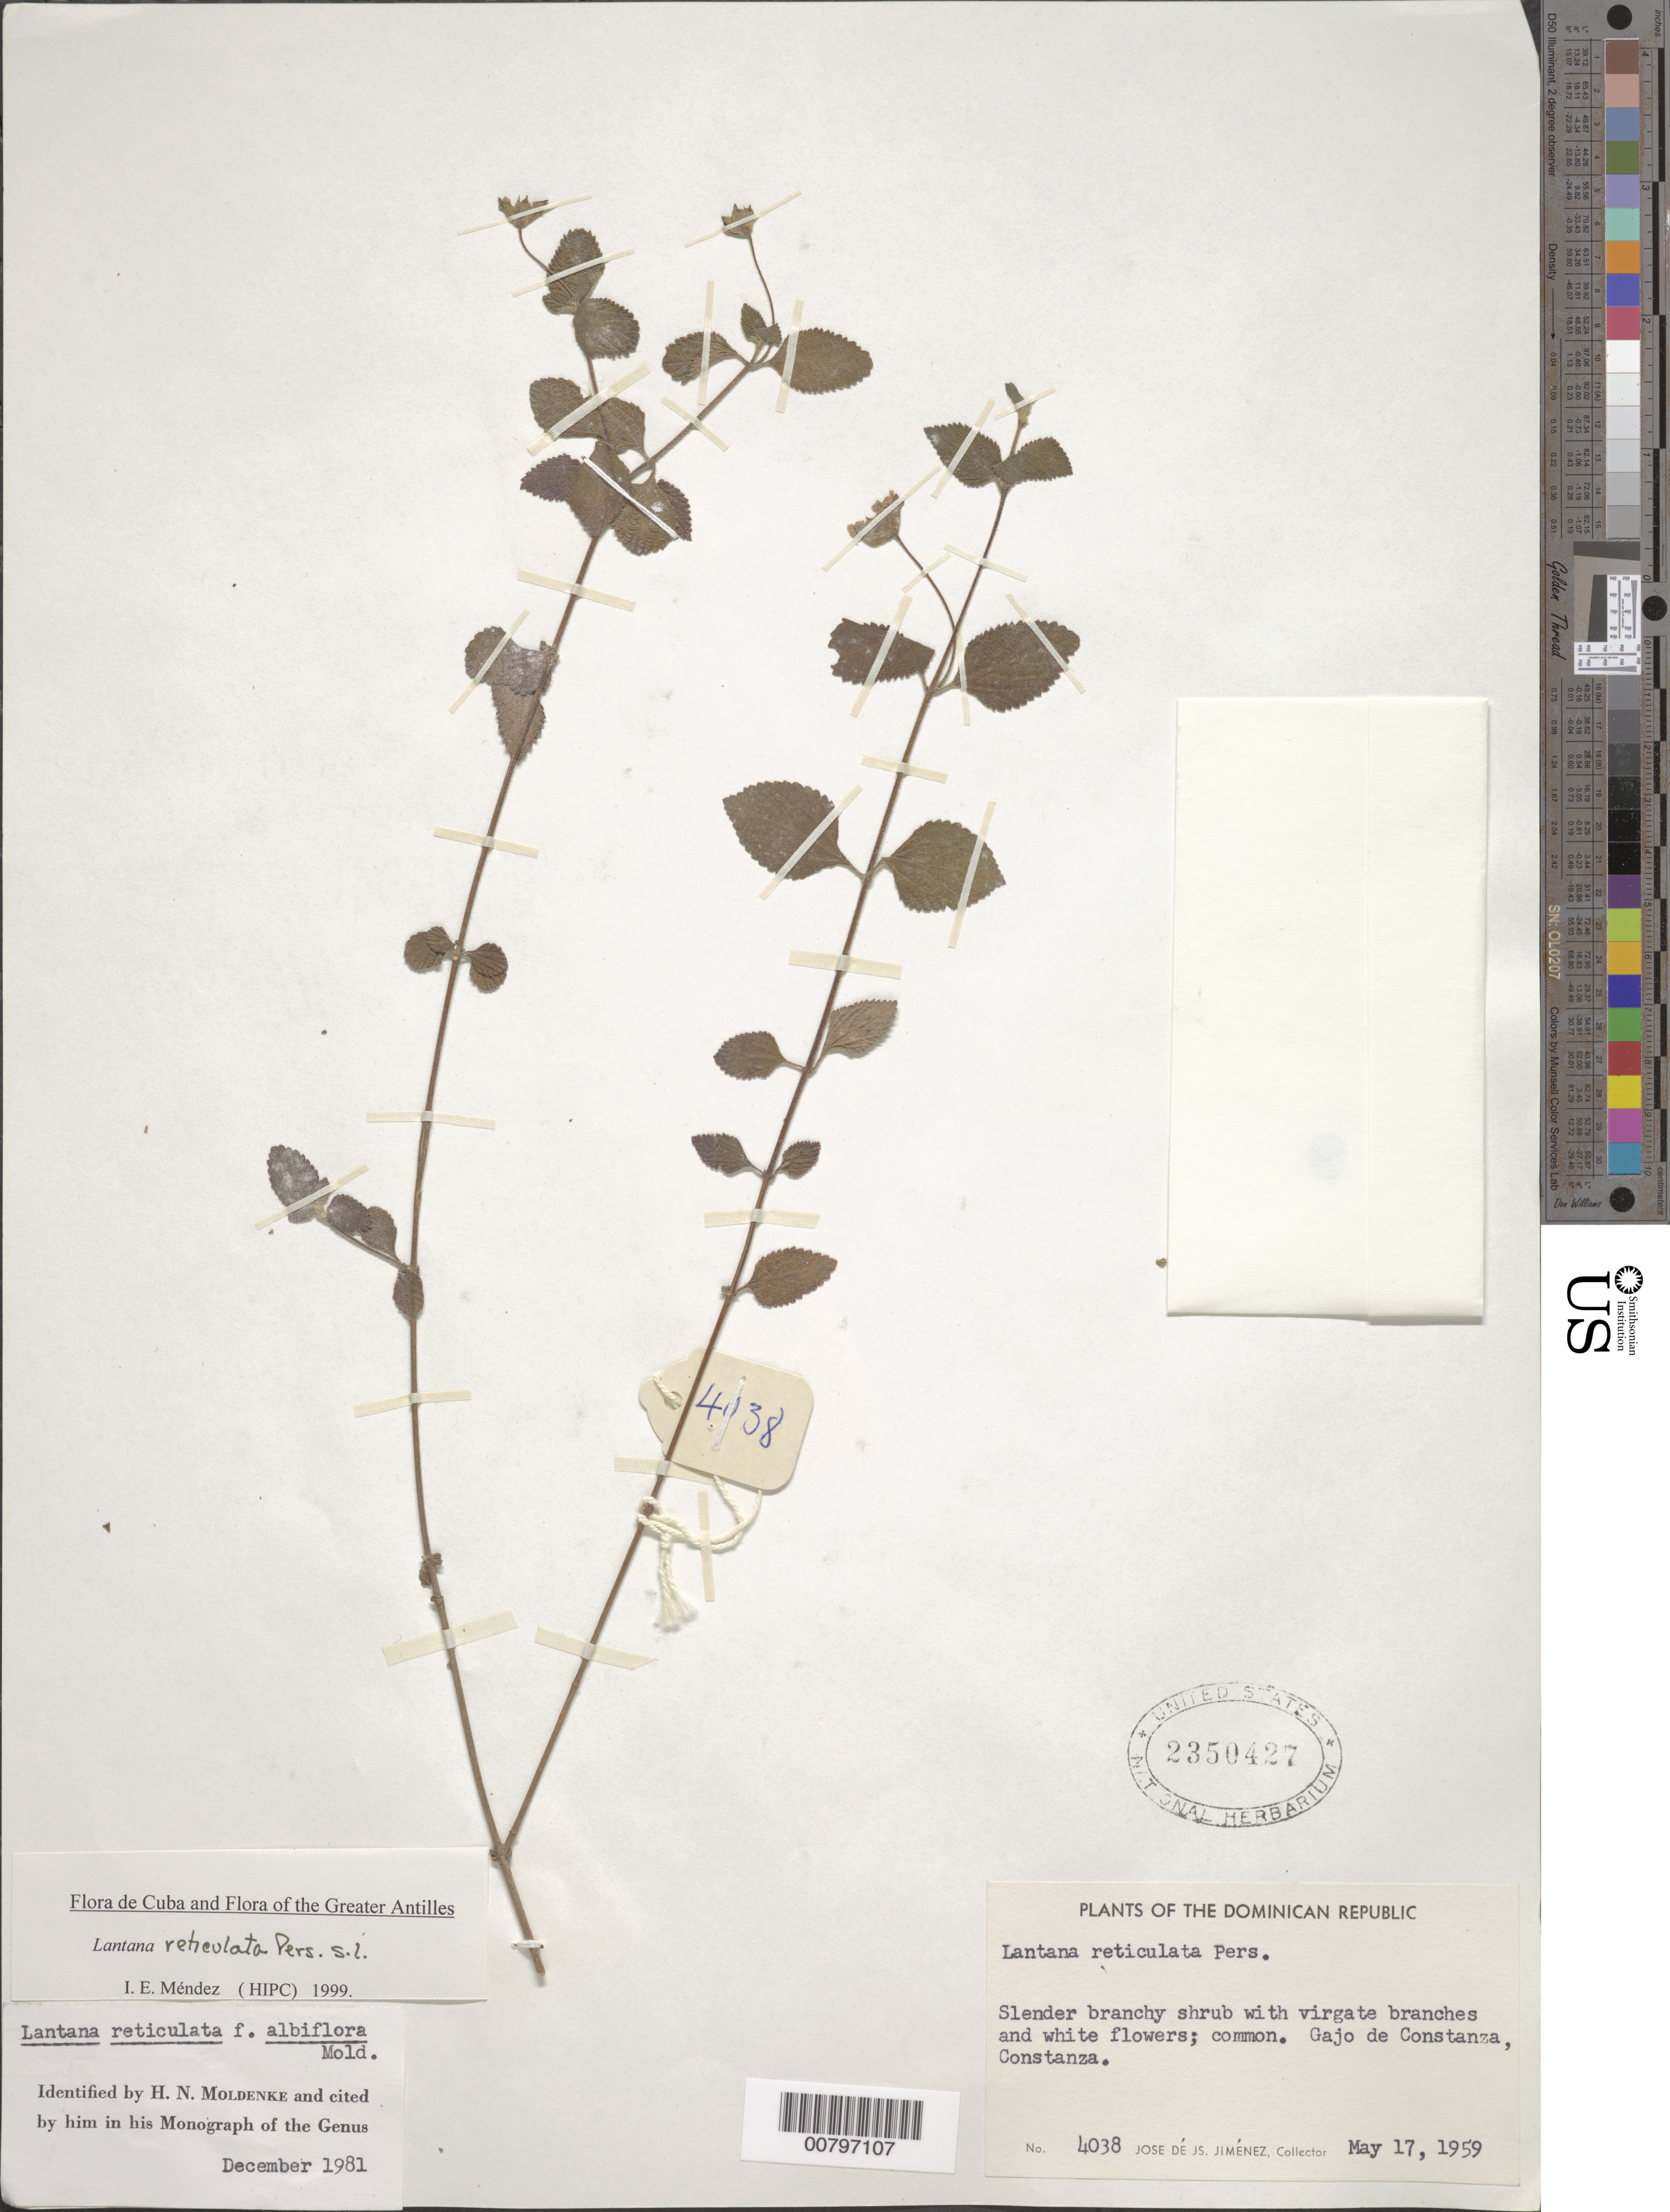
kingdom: Plantae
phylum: Tracheophyta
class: Magnoliopsida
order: Lamiales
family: Verbenaceae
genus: Lantana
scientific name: Lantana reticulata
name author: Pers.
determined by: Méndez, Isidro E., (HIPC)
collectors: J. J. Jiménez Almonte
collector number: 4038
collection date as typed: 17 May 1959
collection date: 1959-05-17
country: Dominican Republic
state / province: Santiago Rodríguez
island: Hispaniola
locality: Gajo de Constanza, Constanza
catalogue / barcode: US 2350427